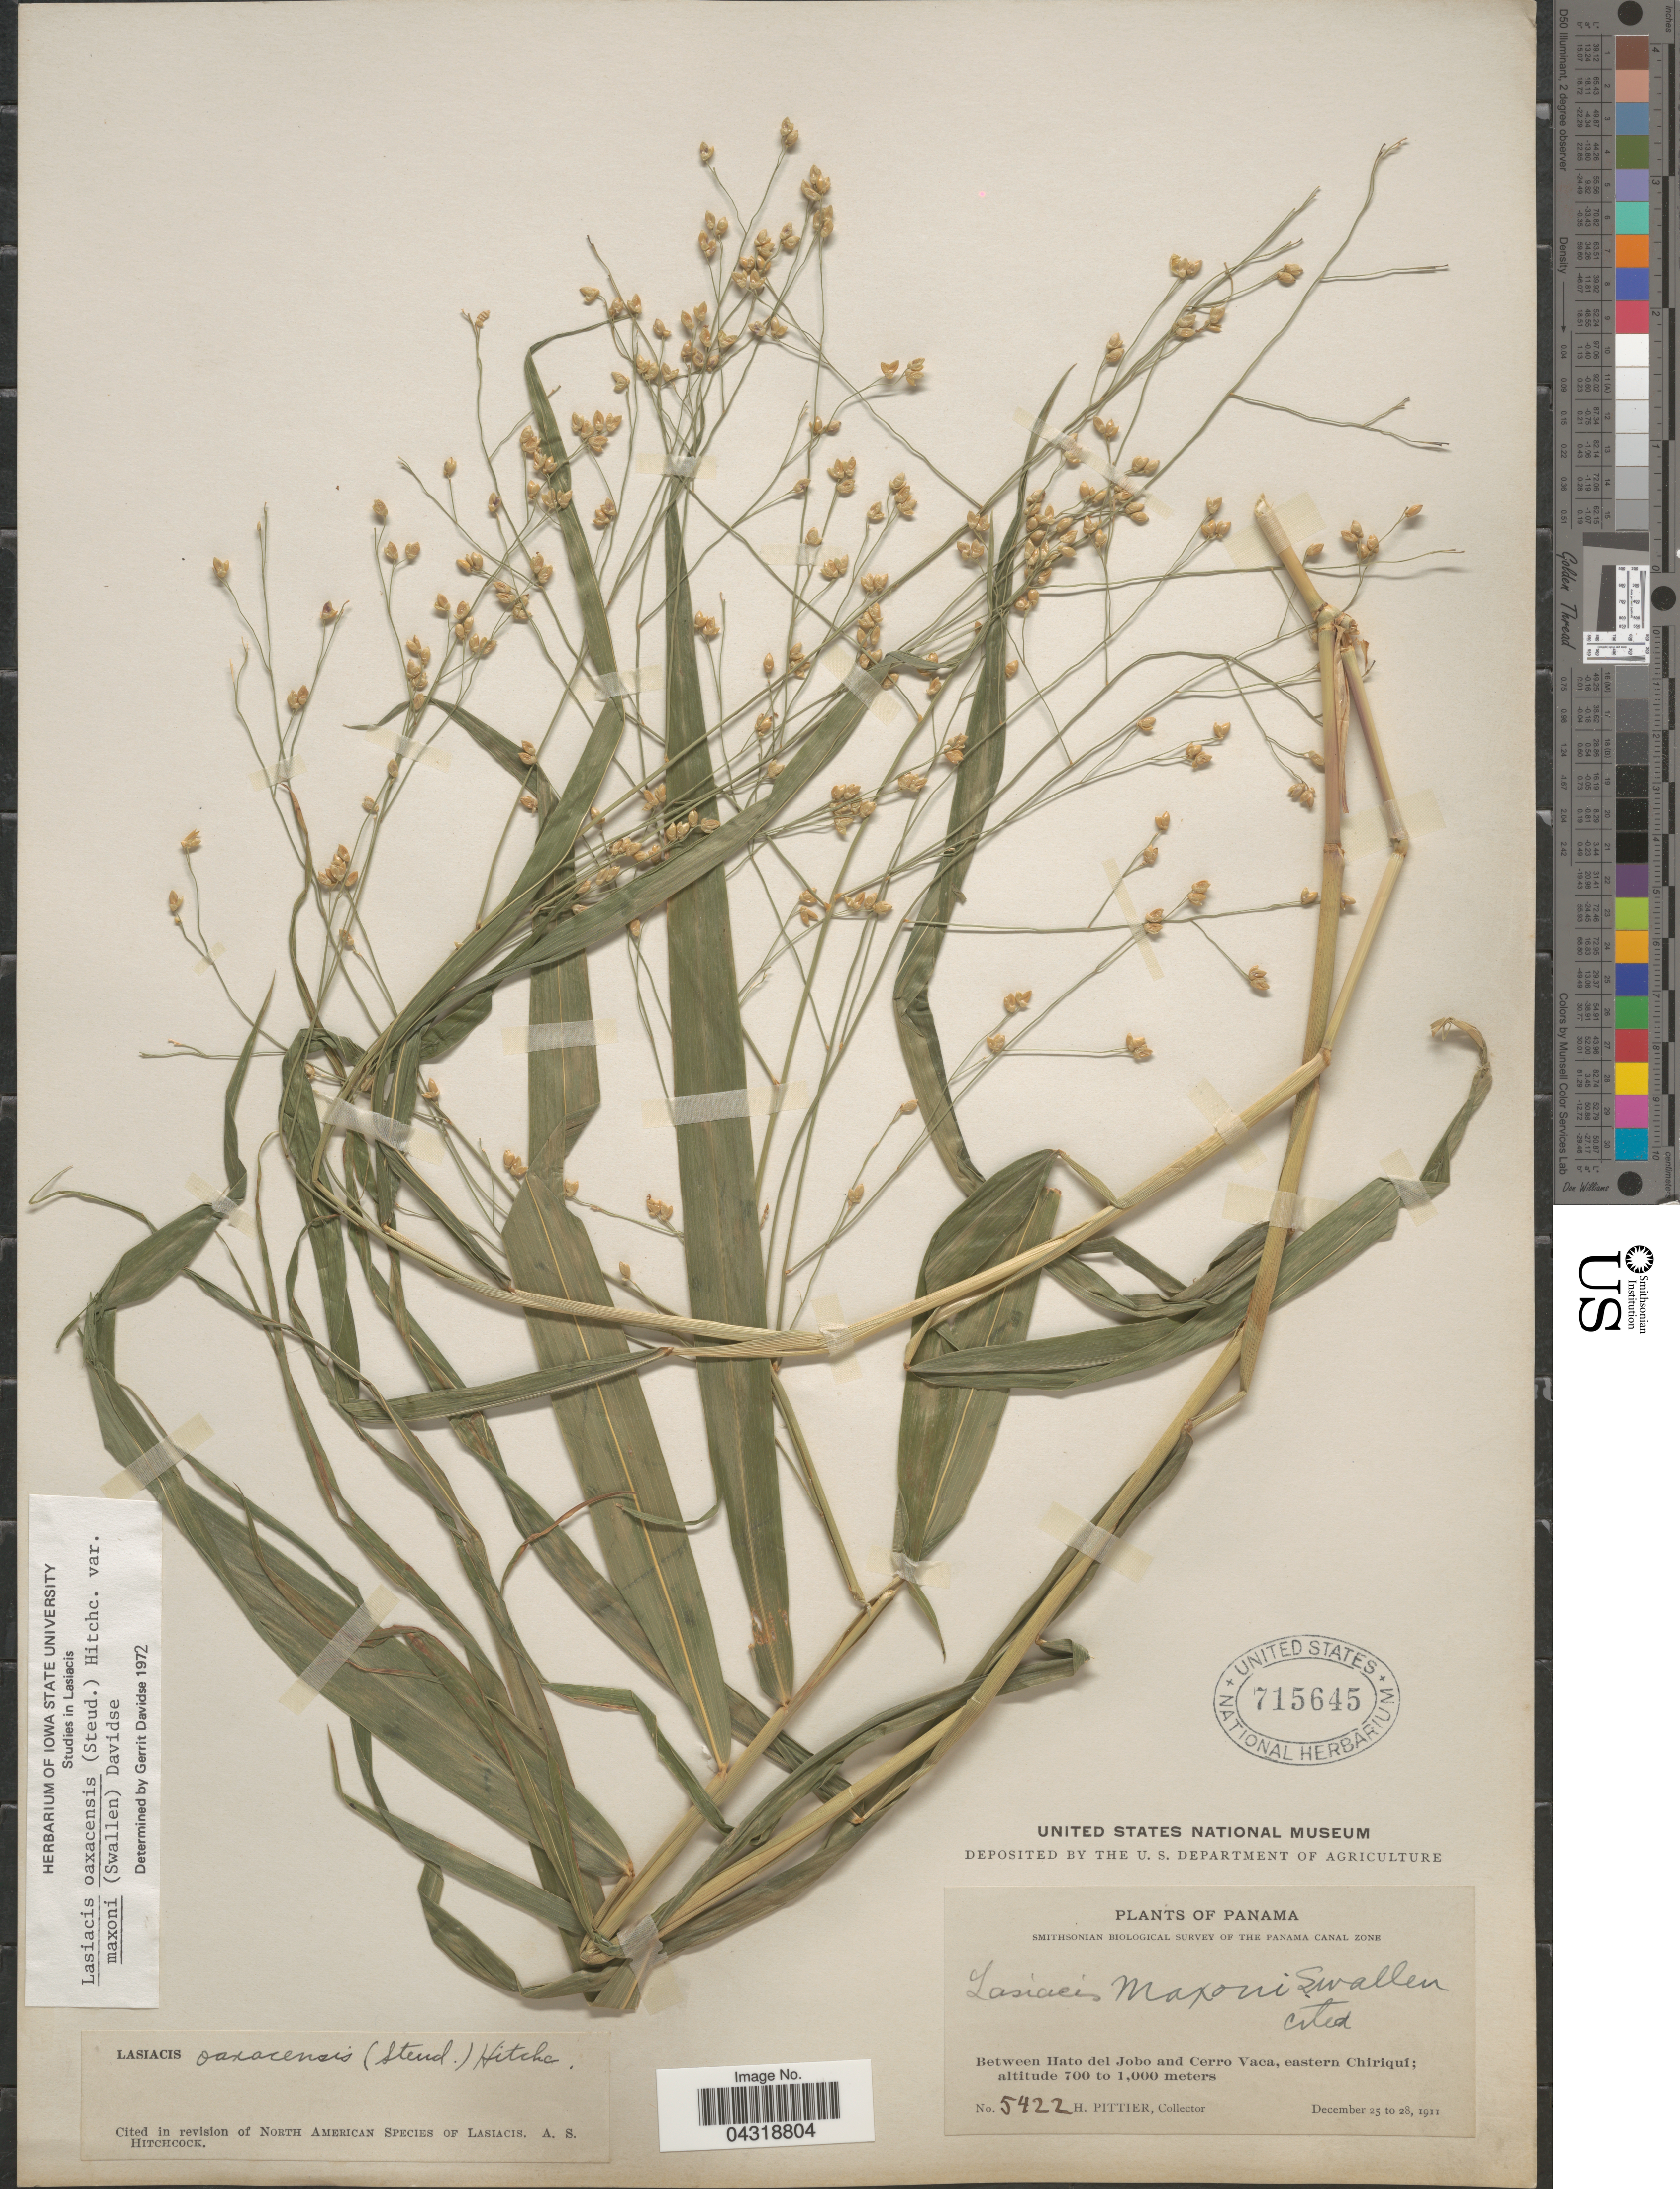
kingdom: Plantae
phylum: Tracheophyta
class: Liliopsida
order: Poales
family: Poaceae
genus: Lasiacis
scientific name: Lasiacis oaxacensis var. maxonii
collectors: H. F. Pittier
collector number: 5422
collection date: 1911-12-25/1911-12-28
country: Panama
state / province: Chiriqui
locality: Smithsonian Biological Survey of the Panama Canal Zone. Between Hato del Jobo and Cerro Vaca, eastern of Chiriquí.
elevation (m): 700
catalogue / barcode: US 715645